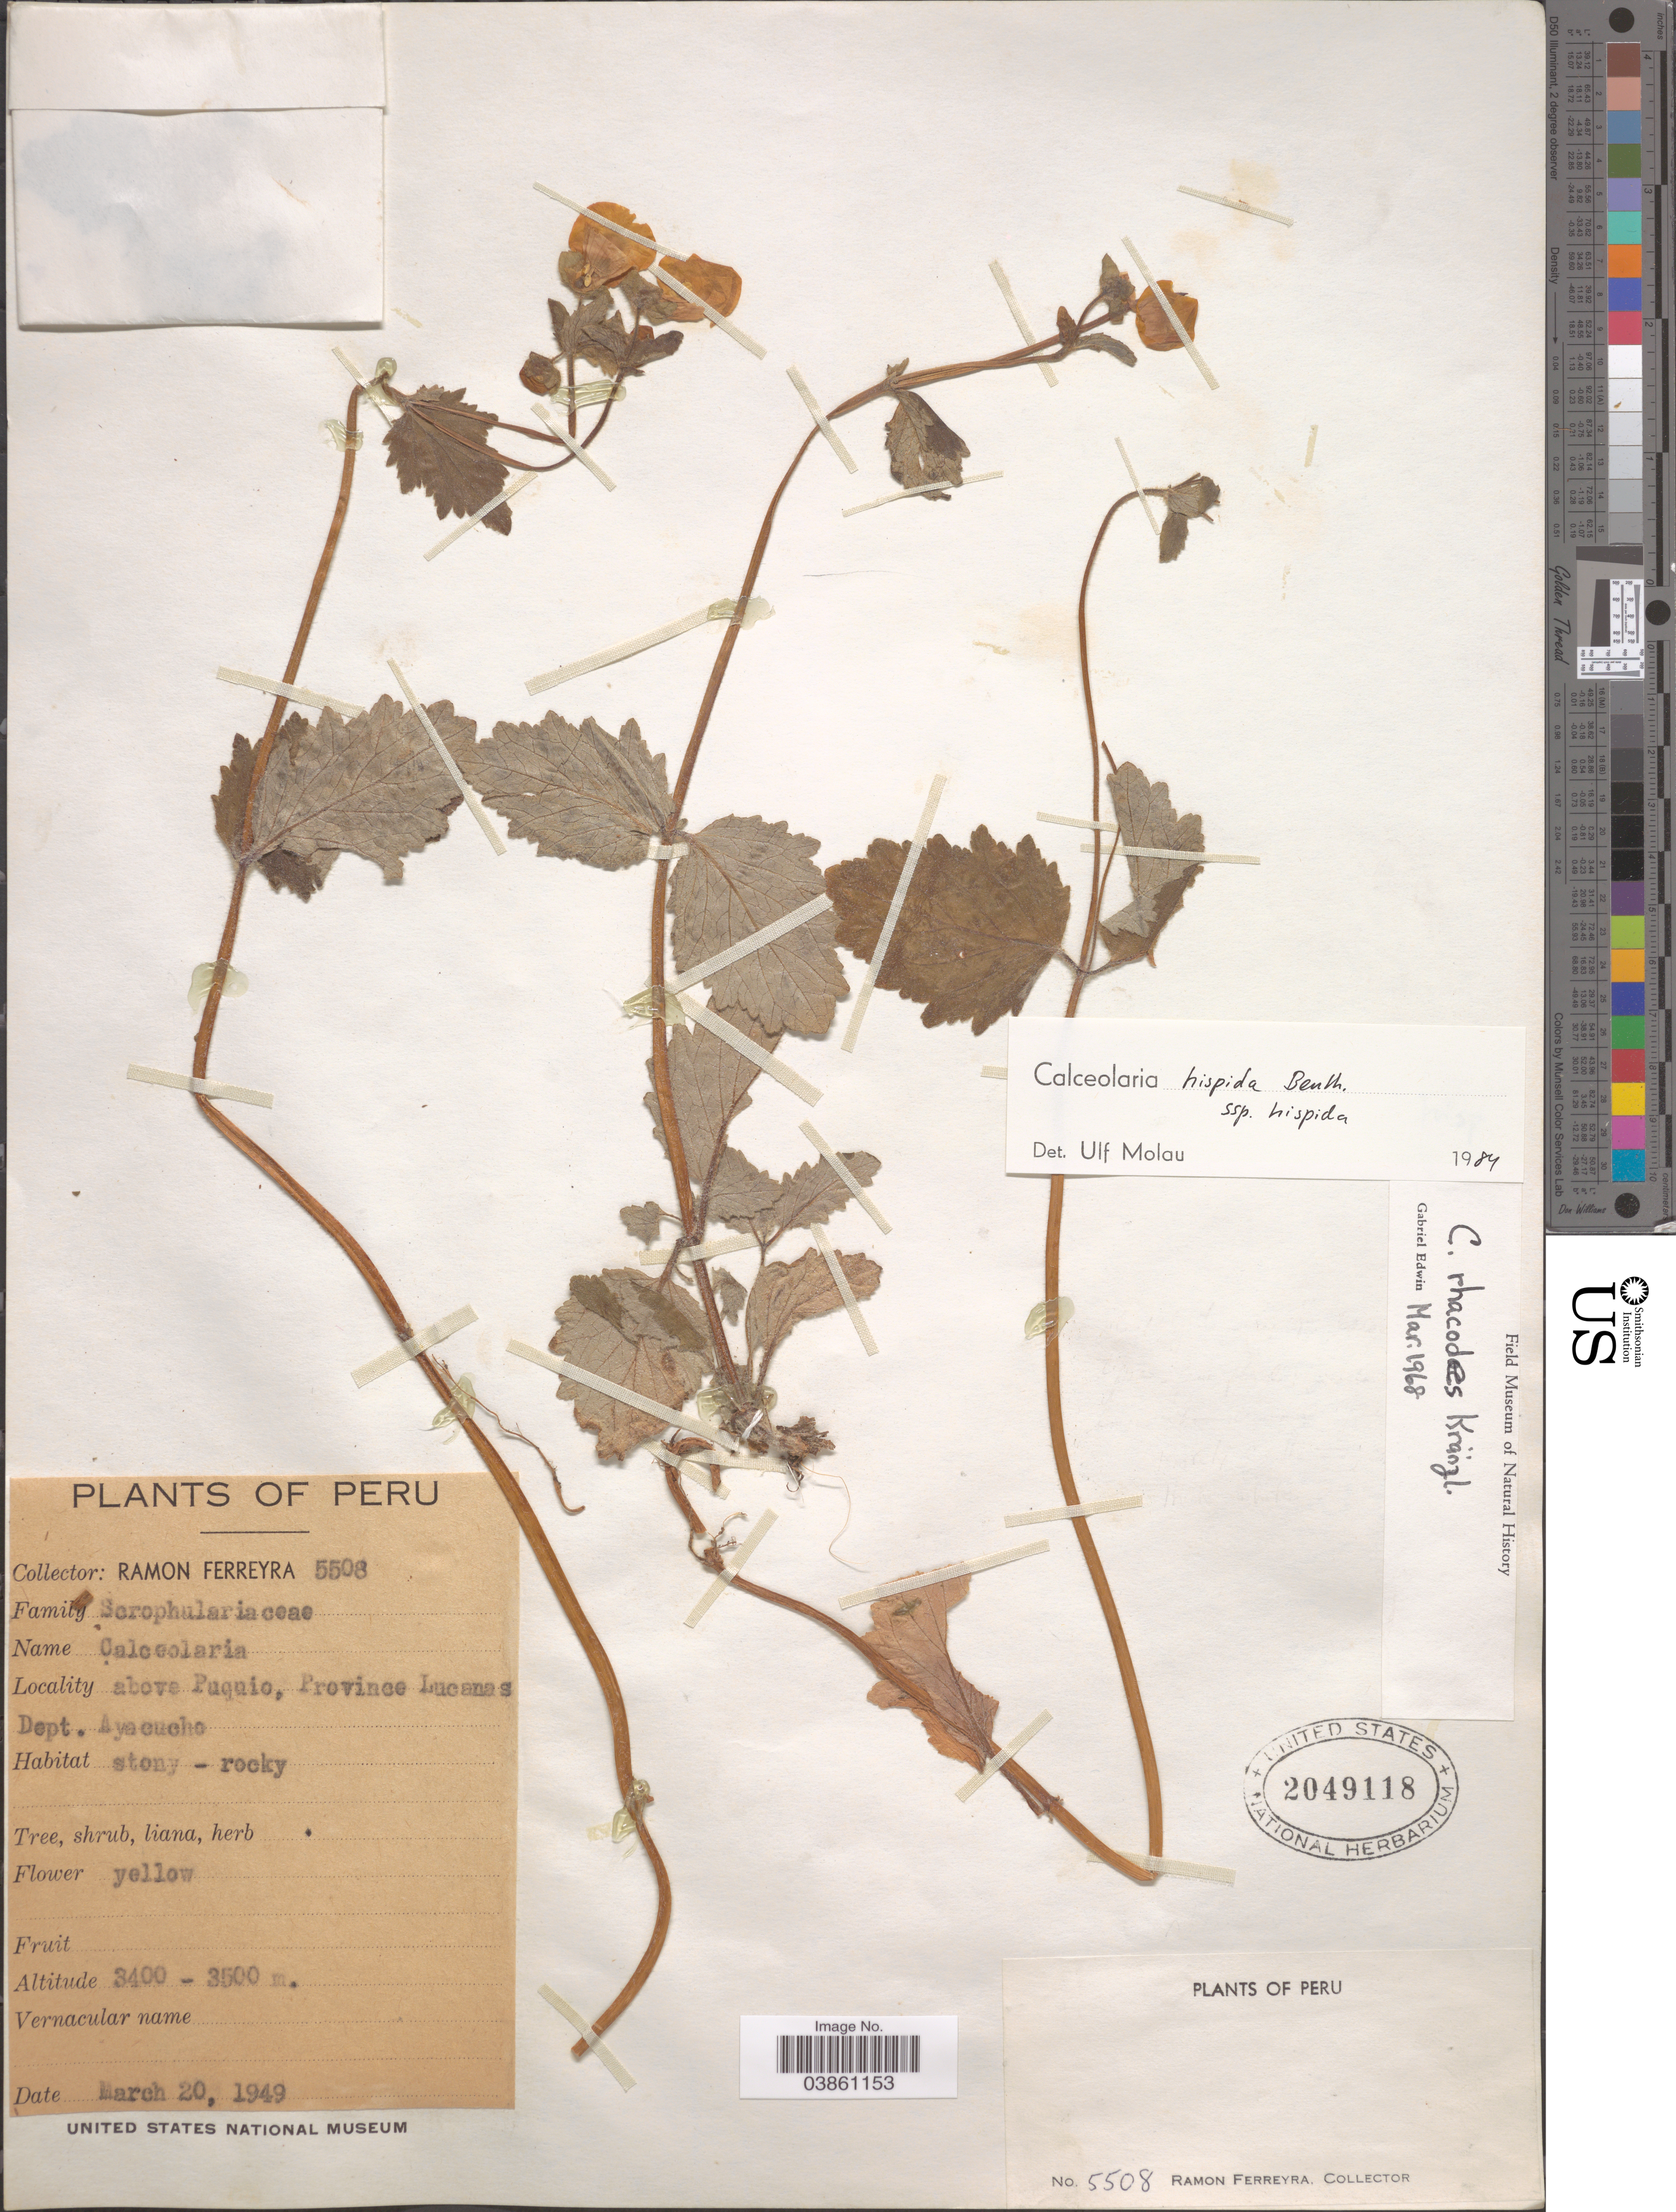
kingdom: Plantae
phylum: Tracheophyta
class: Magnoliopsida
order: Lamiales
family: Calceolariaceae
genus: Calceolaria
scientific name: Calceolaria hispida subsp. hispida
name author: Benth.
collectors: R. A. Ferreyra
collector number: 5508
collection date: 1949-03-20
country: Peru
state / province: Ayacucho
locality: Above Puquio, Province Lucanas. Dept. Ayacucho.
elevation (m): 3400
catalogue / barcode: US 2049118